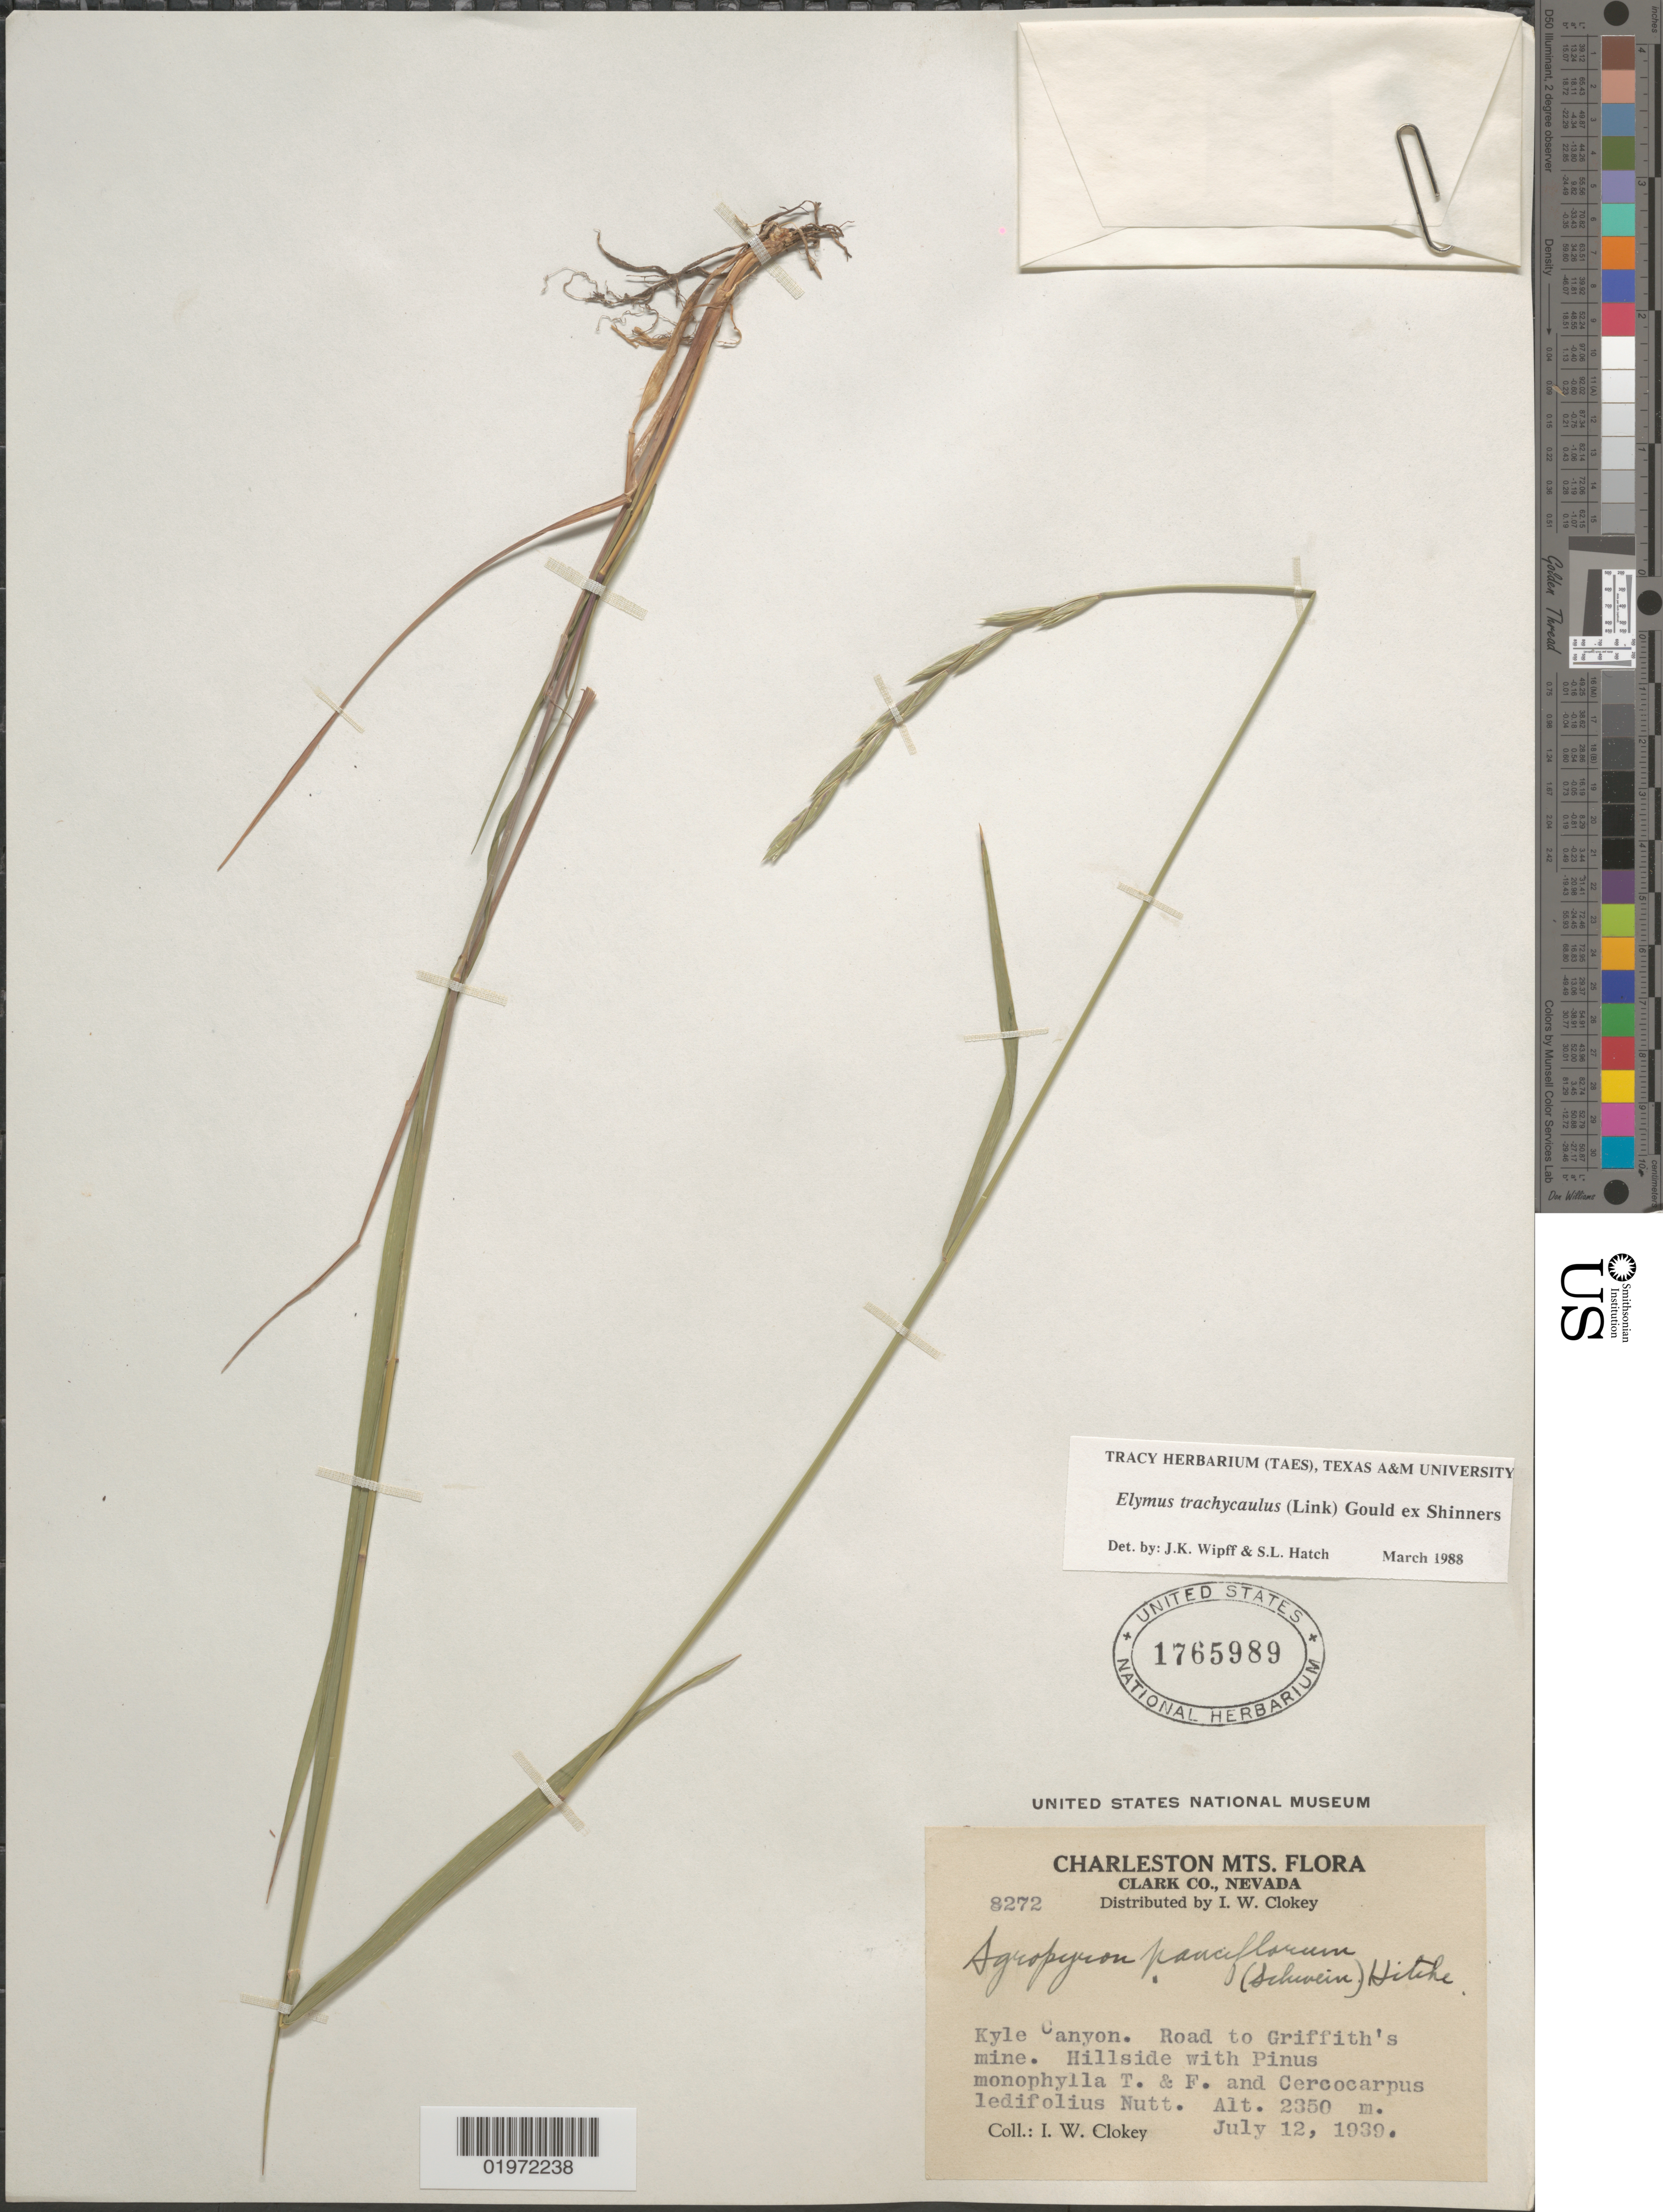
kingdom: Plantae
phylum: Tracheophyta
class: Liliopsida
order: Poales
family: Poaceae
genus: Elymus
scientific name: Elymus trachycaulus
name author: (Link) Gould ex Shinners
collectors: I. W. Clokey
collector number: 8272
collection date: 1939-07-12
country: United States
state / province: Nevada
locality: Charleston Mts. Clark Co. Kyle Canyon. Road to Griffith's mine.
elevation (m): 2350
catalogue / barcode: US 1765989